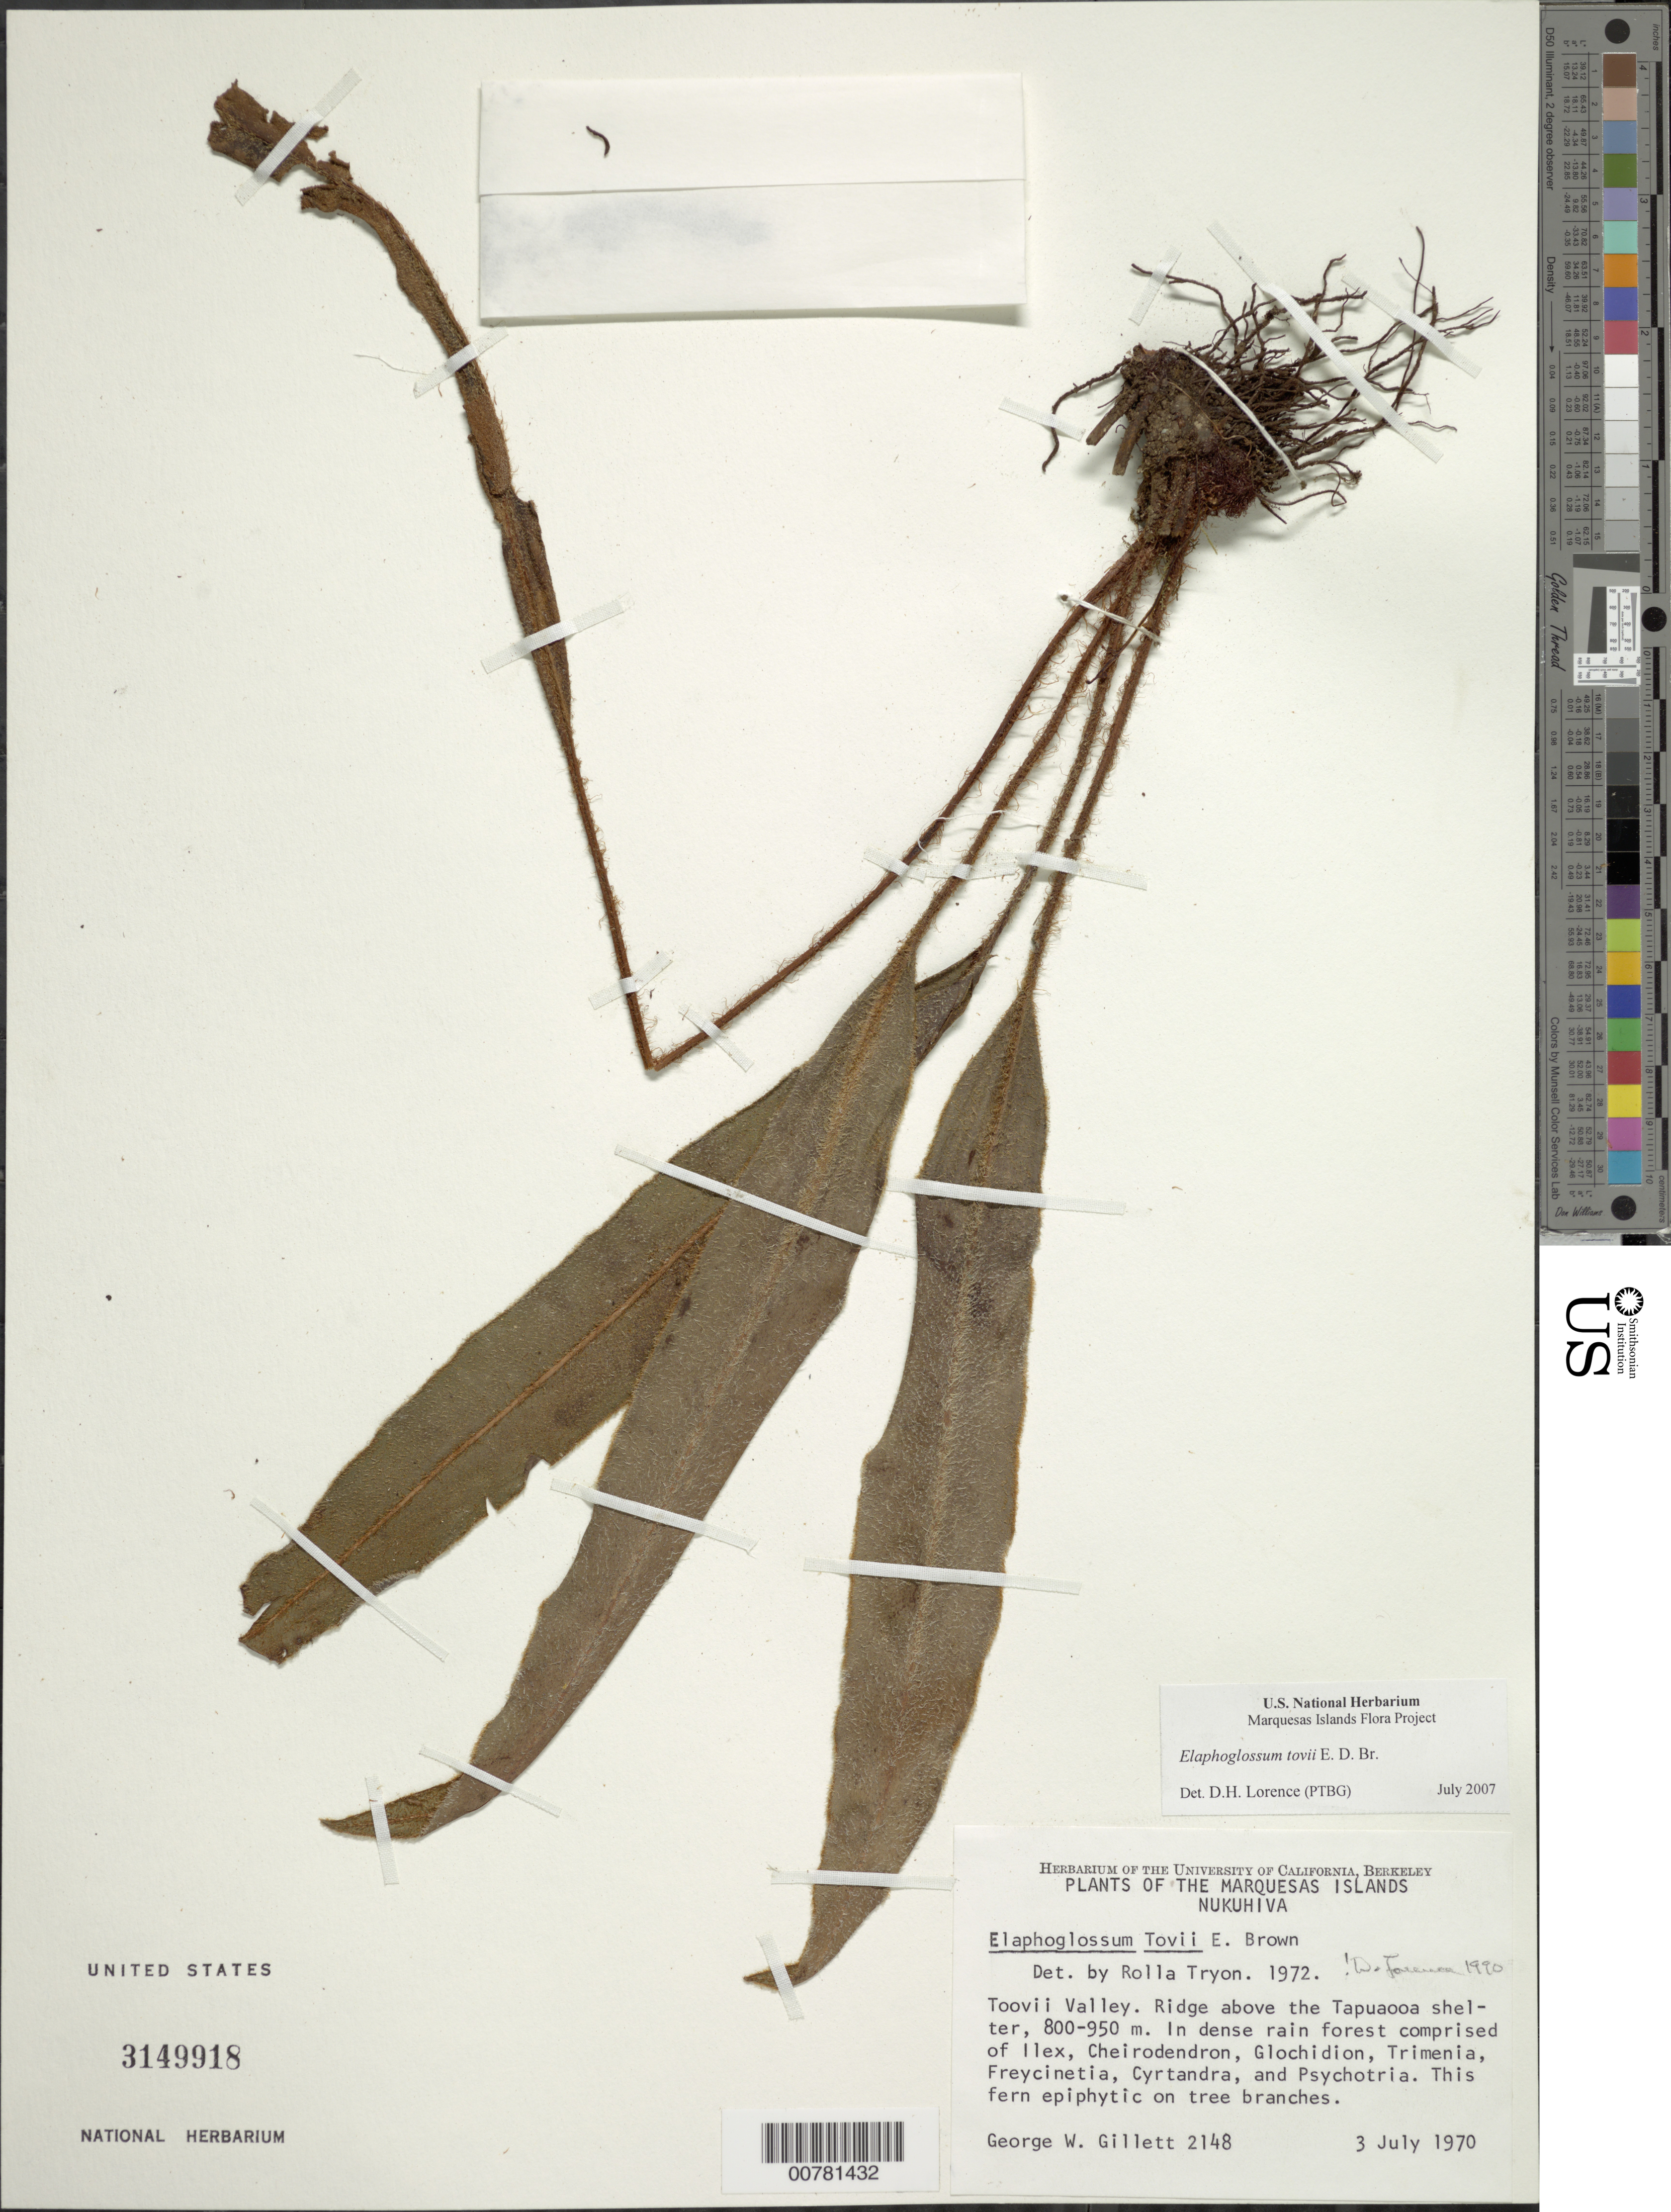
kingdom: Plantae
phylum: Tracheophyta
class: Polypodiopsida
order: Polypodiales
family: Dryopteridaceae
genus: Elaphoglossum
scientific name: Elaphoglossum tovii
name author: E.D. Br.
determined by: Lorence, David H., (PTBG), National Tropical Botanical Garden (UNITED STATES)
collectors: G. Gillett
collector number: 2148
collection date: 1970-07-03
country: French Polynesia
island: Nuku Hiva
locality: Toovii Valley, ridge above Tapuaooa shelter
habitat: In dense rain forest comprised of Ilex, Cheirodendron, Glochidion, Trimenia, Freycinetia, Cyrtandra, and Psychotria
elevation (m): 800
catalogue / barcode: US 3149918